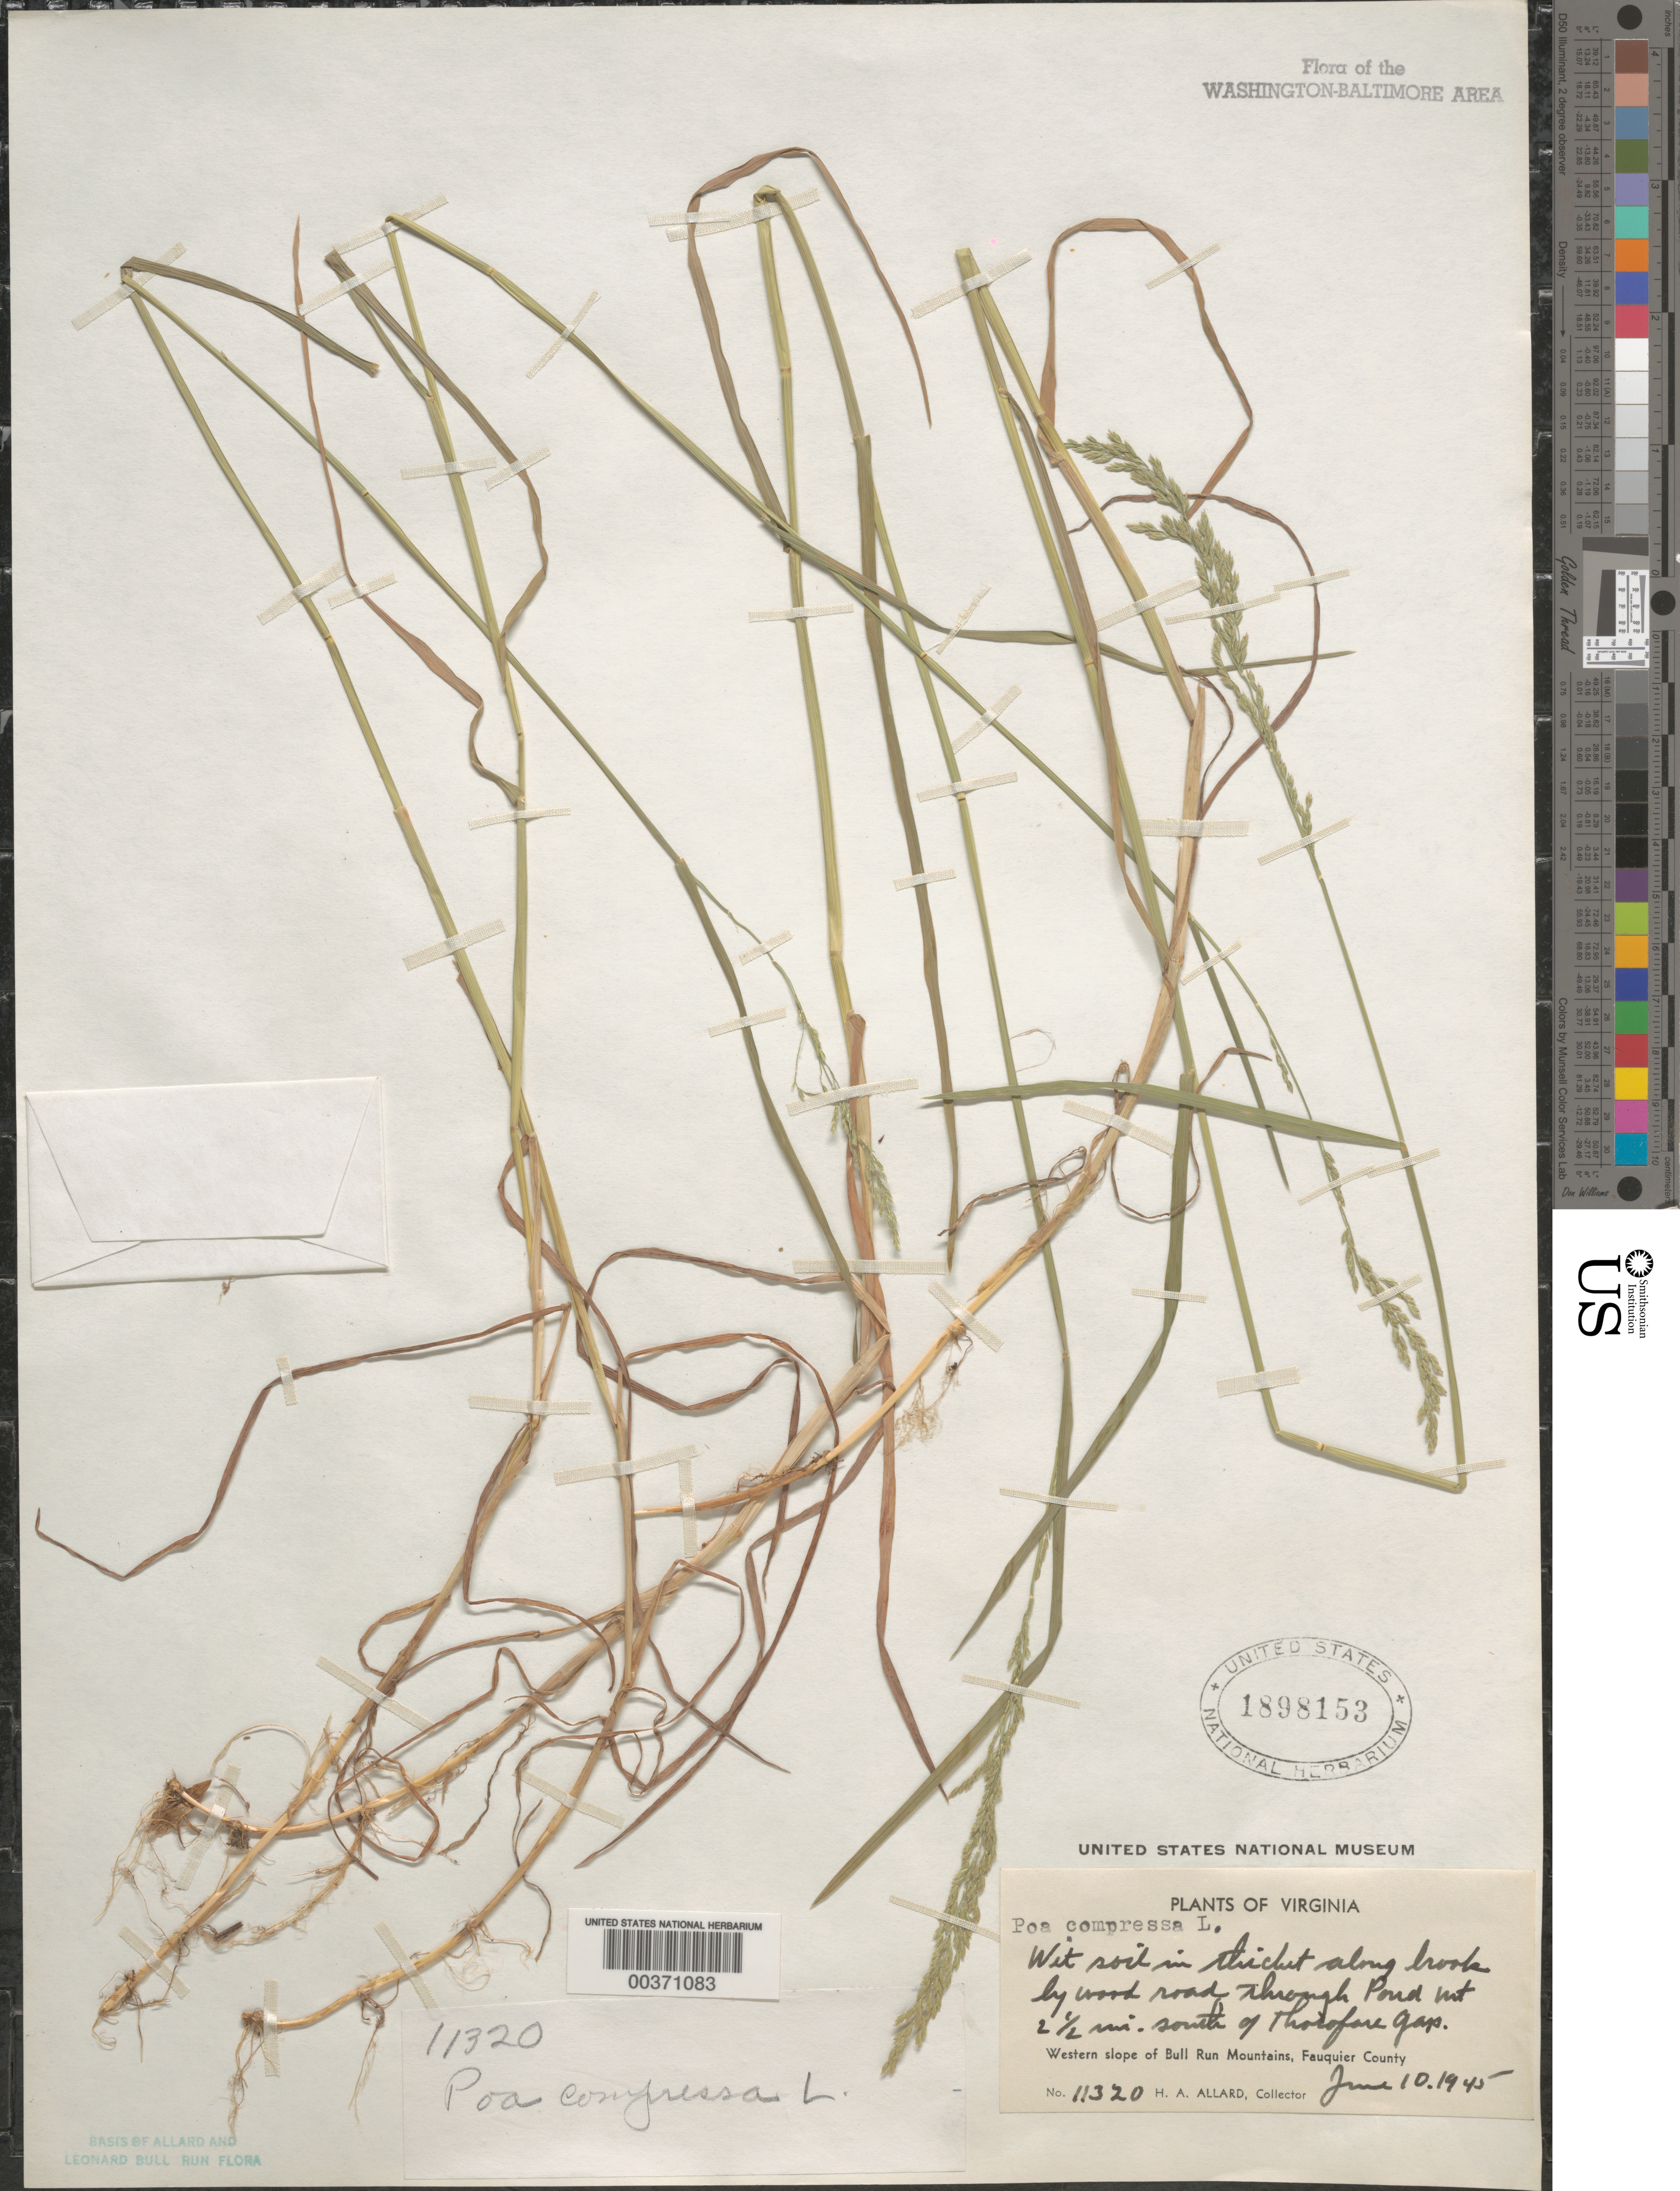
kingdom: Plantae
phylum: Tracheophyta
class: Liliopsida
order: Poales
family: Poaceae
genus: Poa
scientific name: Poa compressa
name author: L.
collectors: H. A. Allard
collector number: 11320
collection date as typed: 10 Jun 1945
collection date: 1945-06-10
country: United States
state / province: Virginia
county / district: Fauquier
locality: South of Thorofare Gap, Pond Mountains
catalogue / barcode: US 1898153